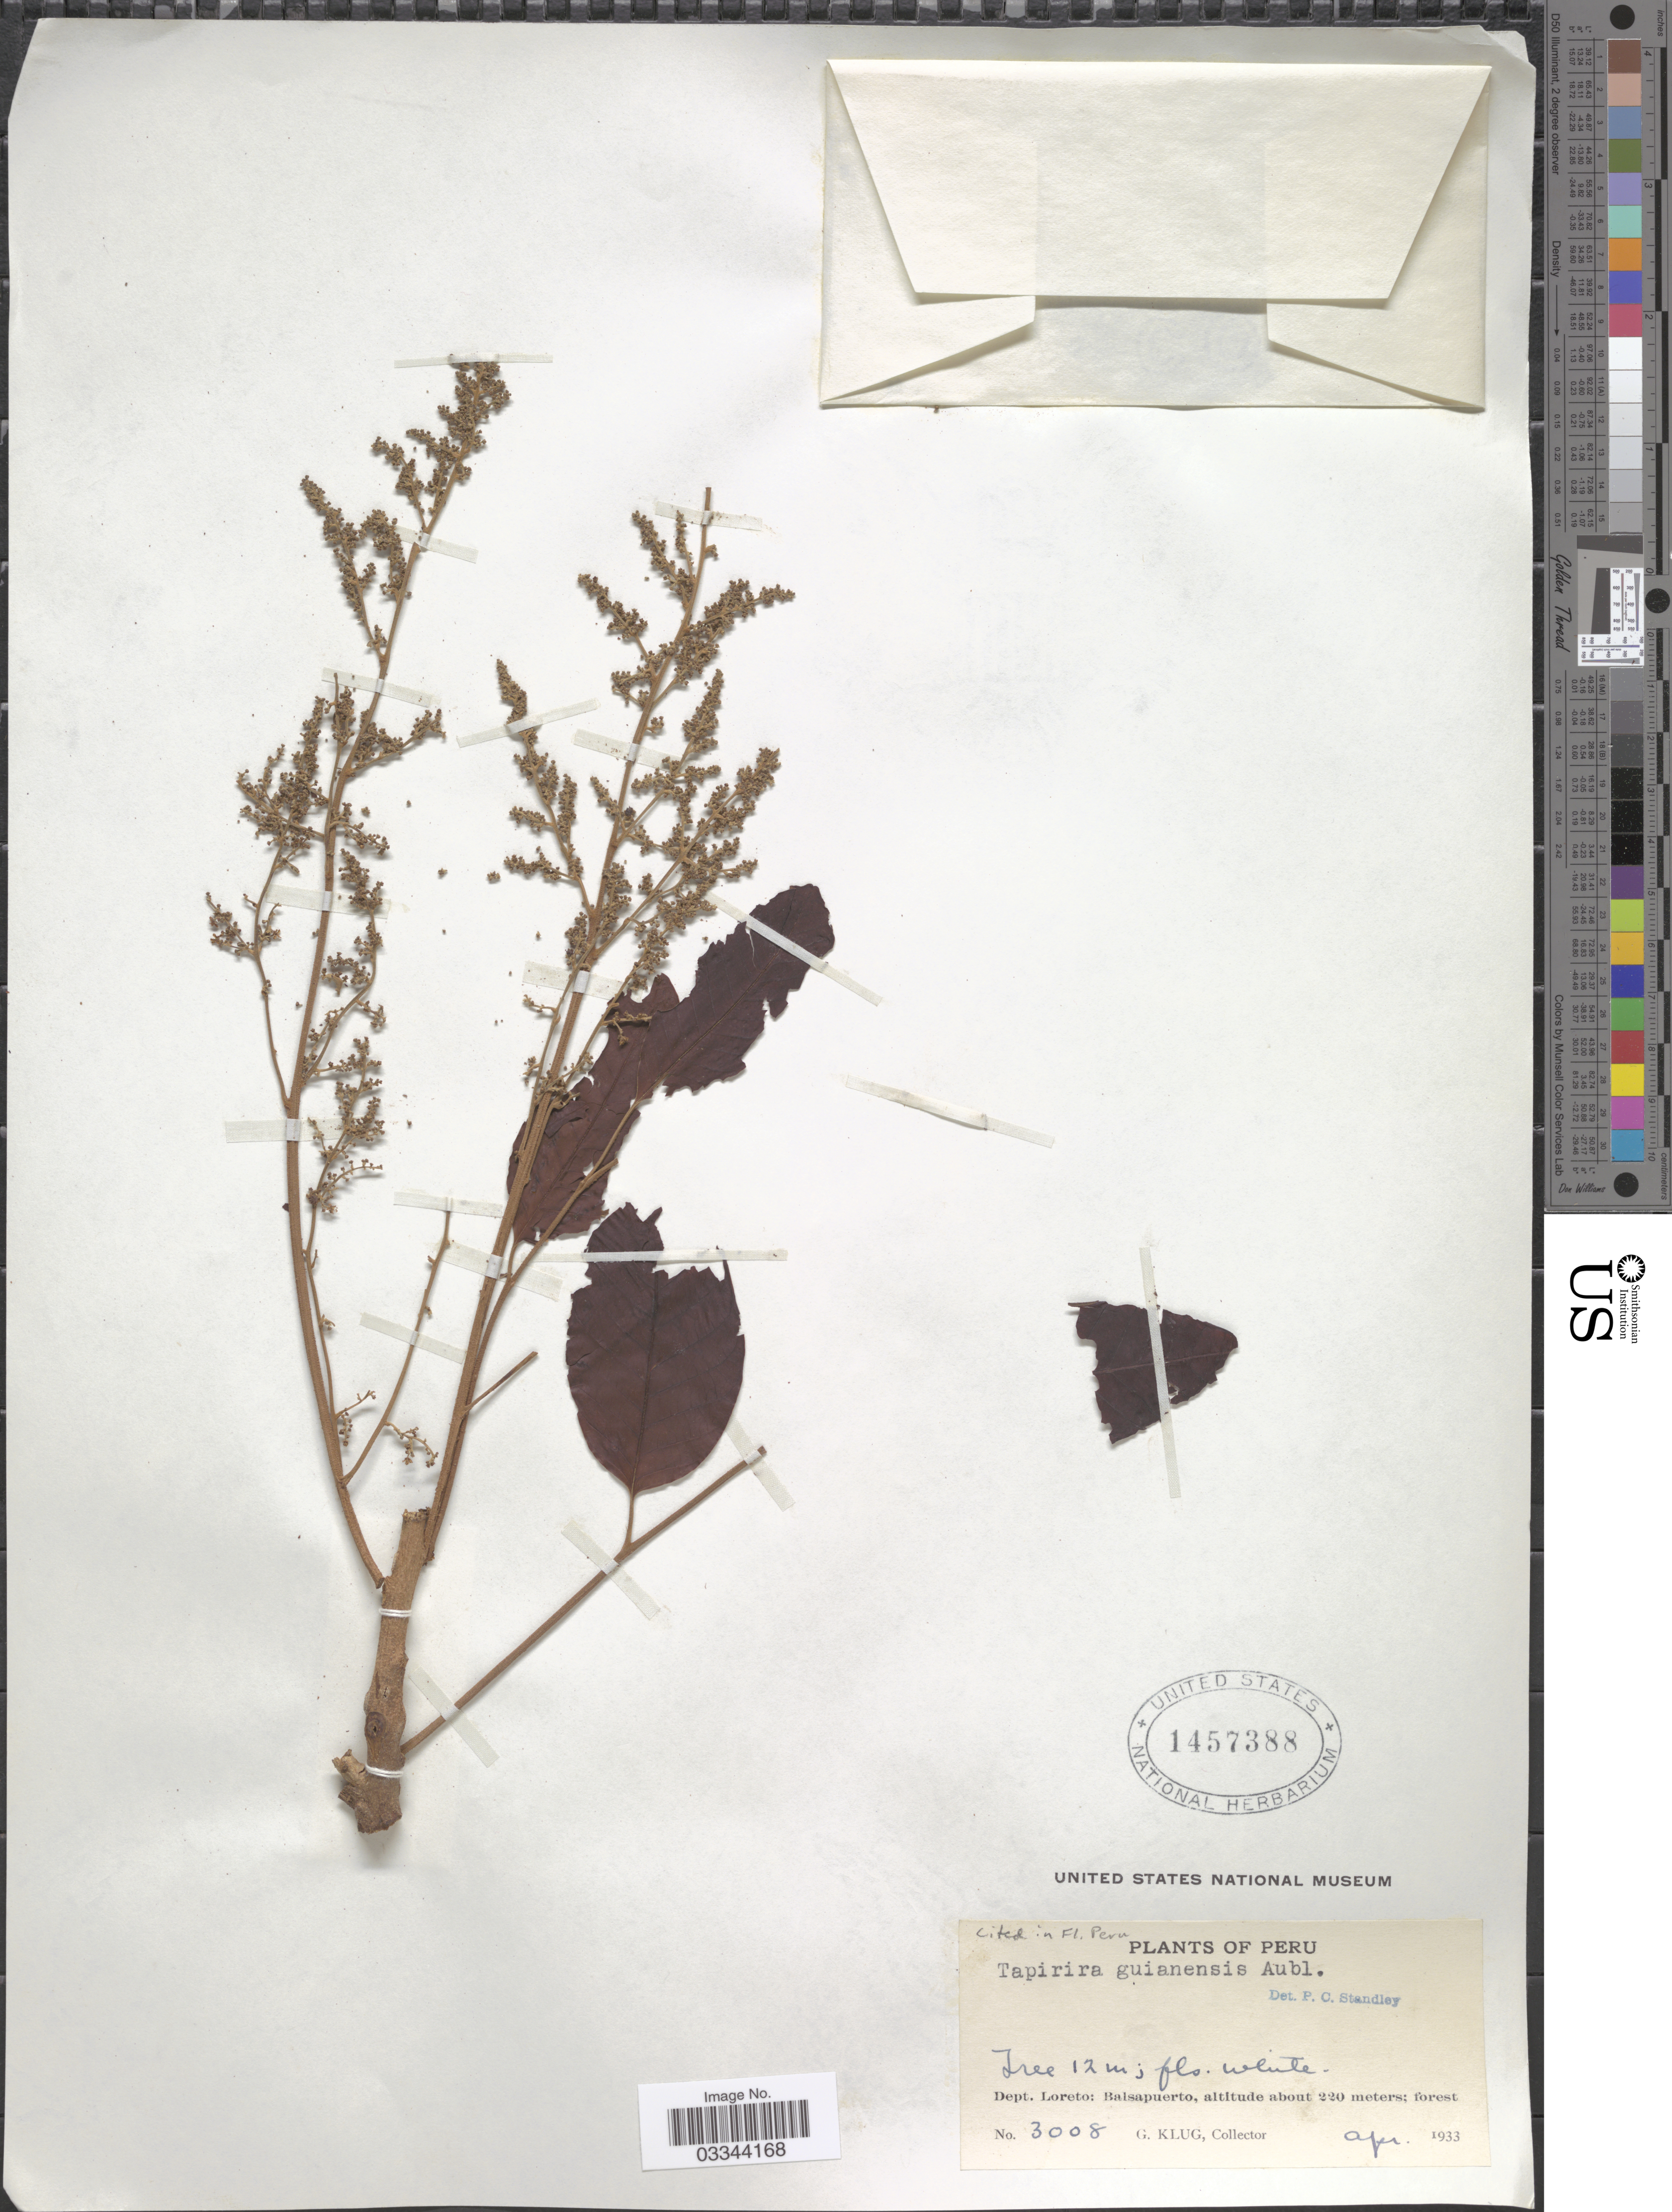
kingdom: Plantae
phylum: Tracheophyta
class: Magnoliopsida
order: Sapindales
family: Anacardiaceae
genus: Tapirira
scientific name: Tapirira guianensis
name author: Aubl.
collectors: G. Klug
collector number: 3008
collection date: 1933-04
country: Peru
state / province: Loreto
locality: Dept. Loreto: Balsapuerto.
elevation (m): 220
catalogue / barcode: US 1457388